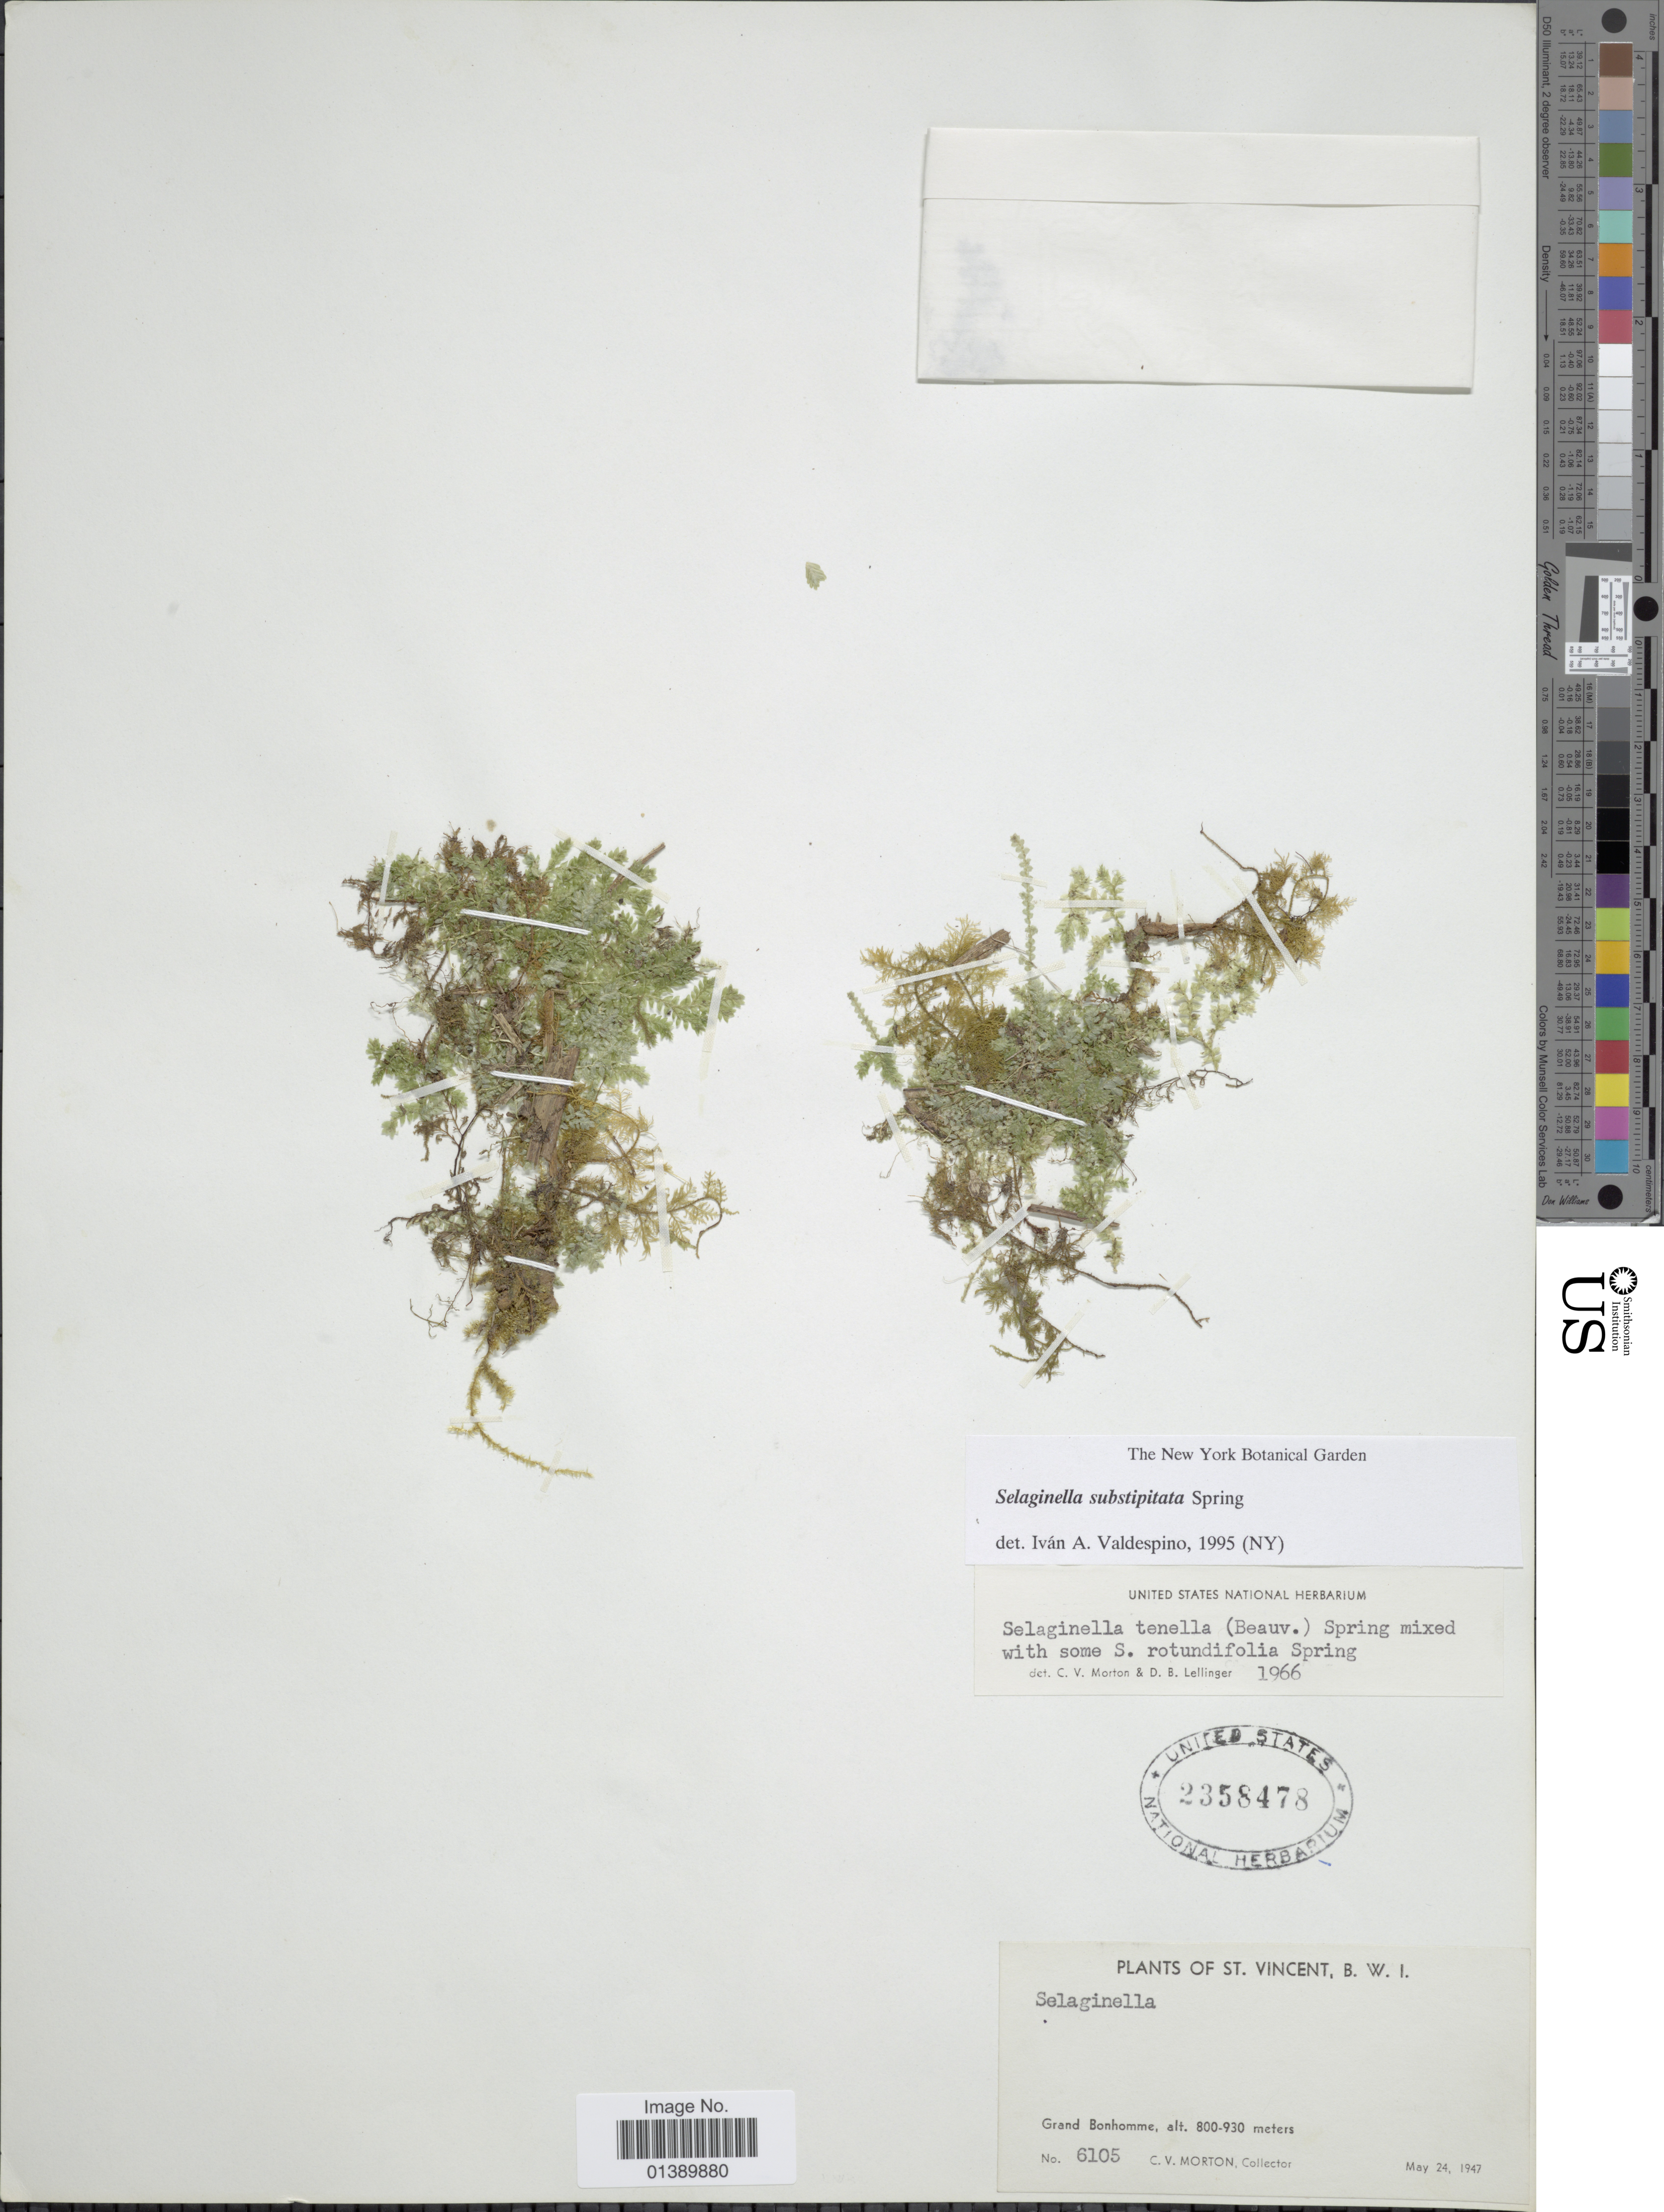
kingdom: Plantae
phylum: Tracheophyta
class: Lycopodiopsida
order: Selaginellales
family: Selaginellaceae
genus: Selaginella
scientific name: Selaginella substipitata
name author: Spring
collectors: C. V. Morton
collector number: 6105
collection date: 1947-05-24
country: St. Vincent - Grenadines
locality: St. Vincent, B.W.I. Grand Bonhomme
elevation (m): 800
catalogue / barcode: US 2358478